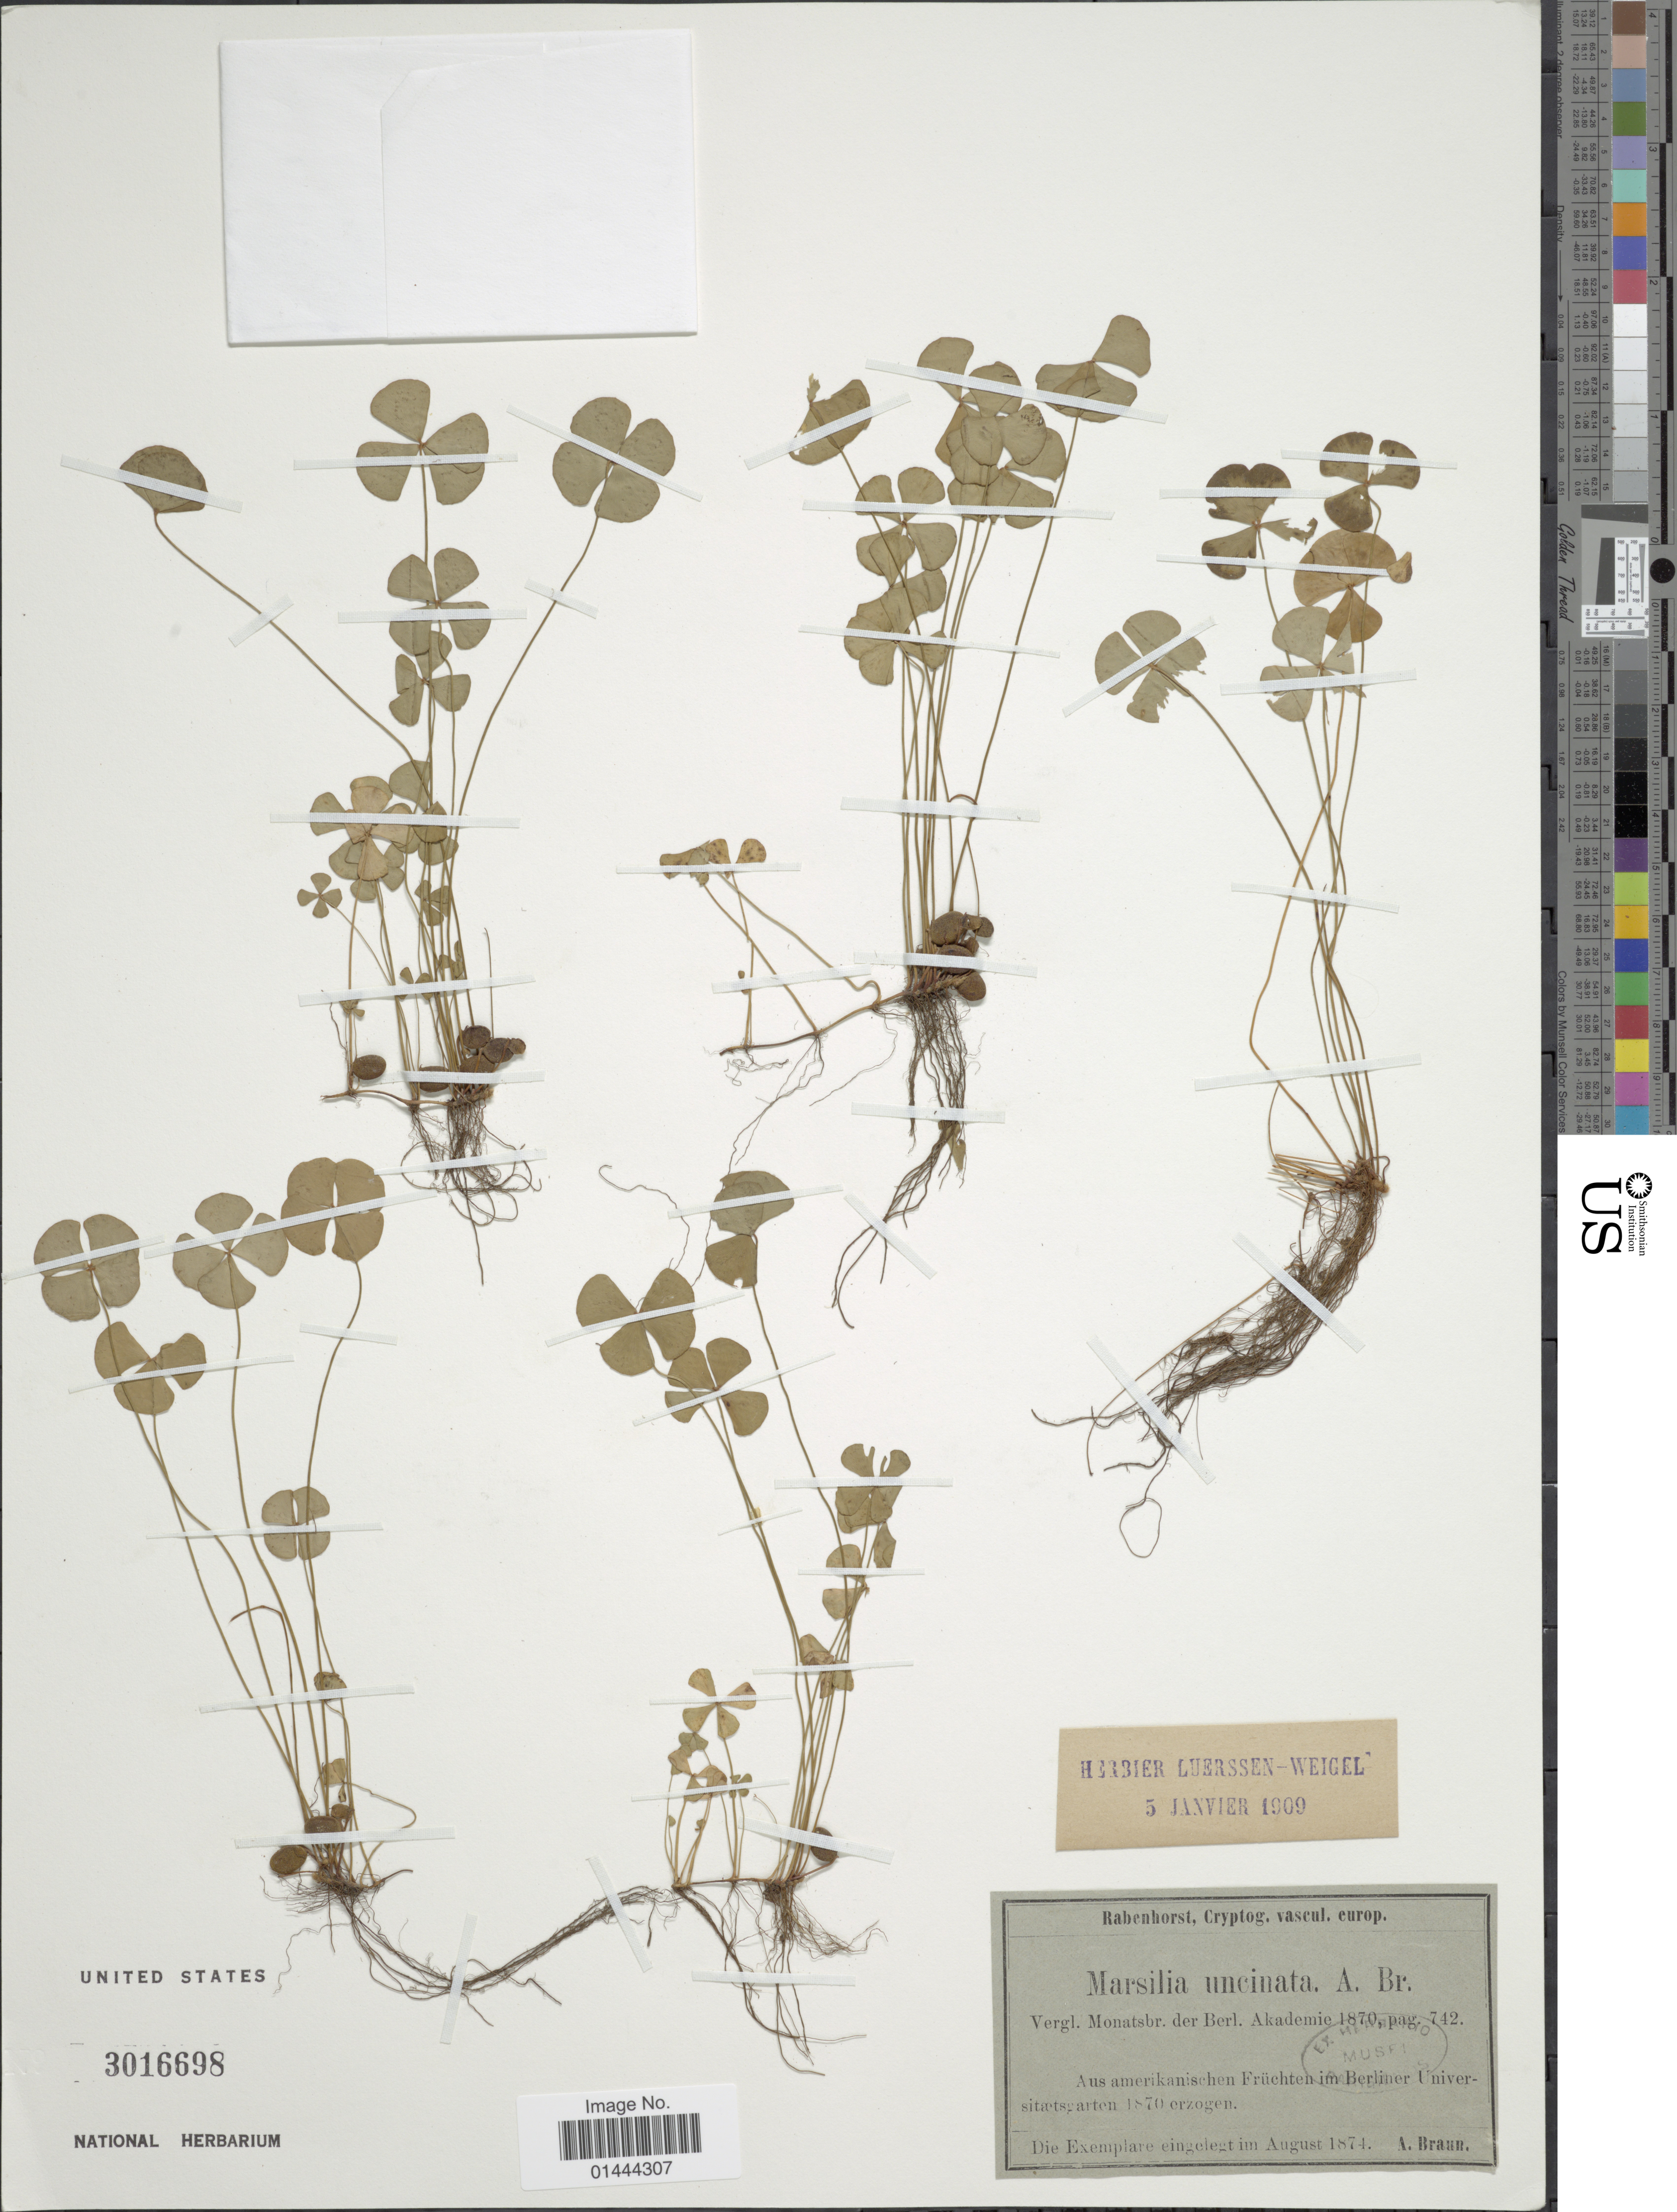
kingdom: Plantae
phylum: Tracheophyta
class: Polypodiopsida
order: Salviniales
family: Marsileaceae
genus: Marsilea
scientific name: Marsilea vestita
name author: Hook. & Grev.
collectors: A. Braun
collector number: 742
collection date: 1874-08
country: Germany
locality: Aus amerikanschen Früchten im Berliner Universitaetastern [unsure placement]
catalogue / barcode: US 3016698